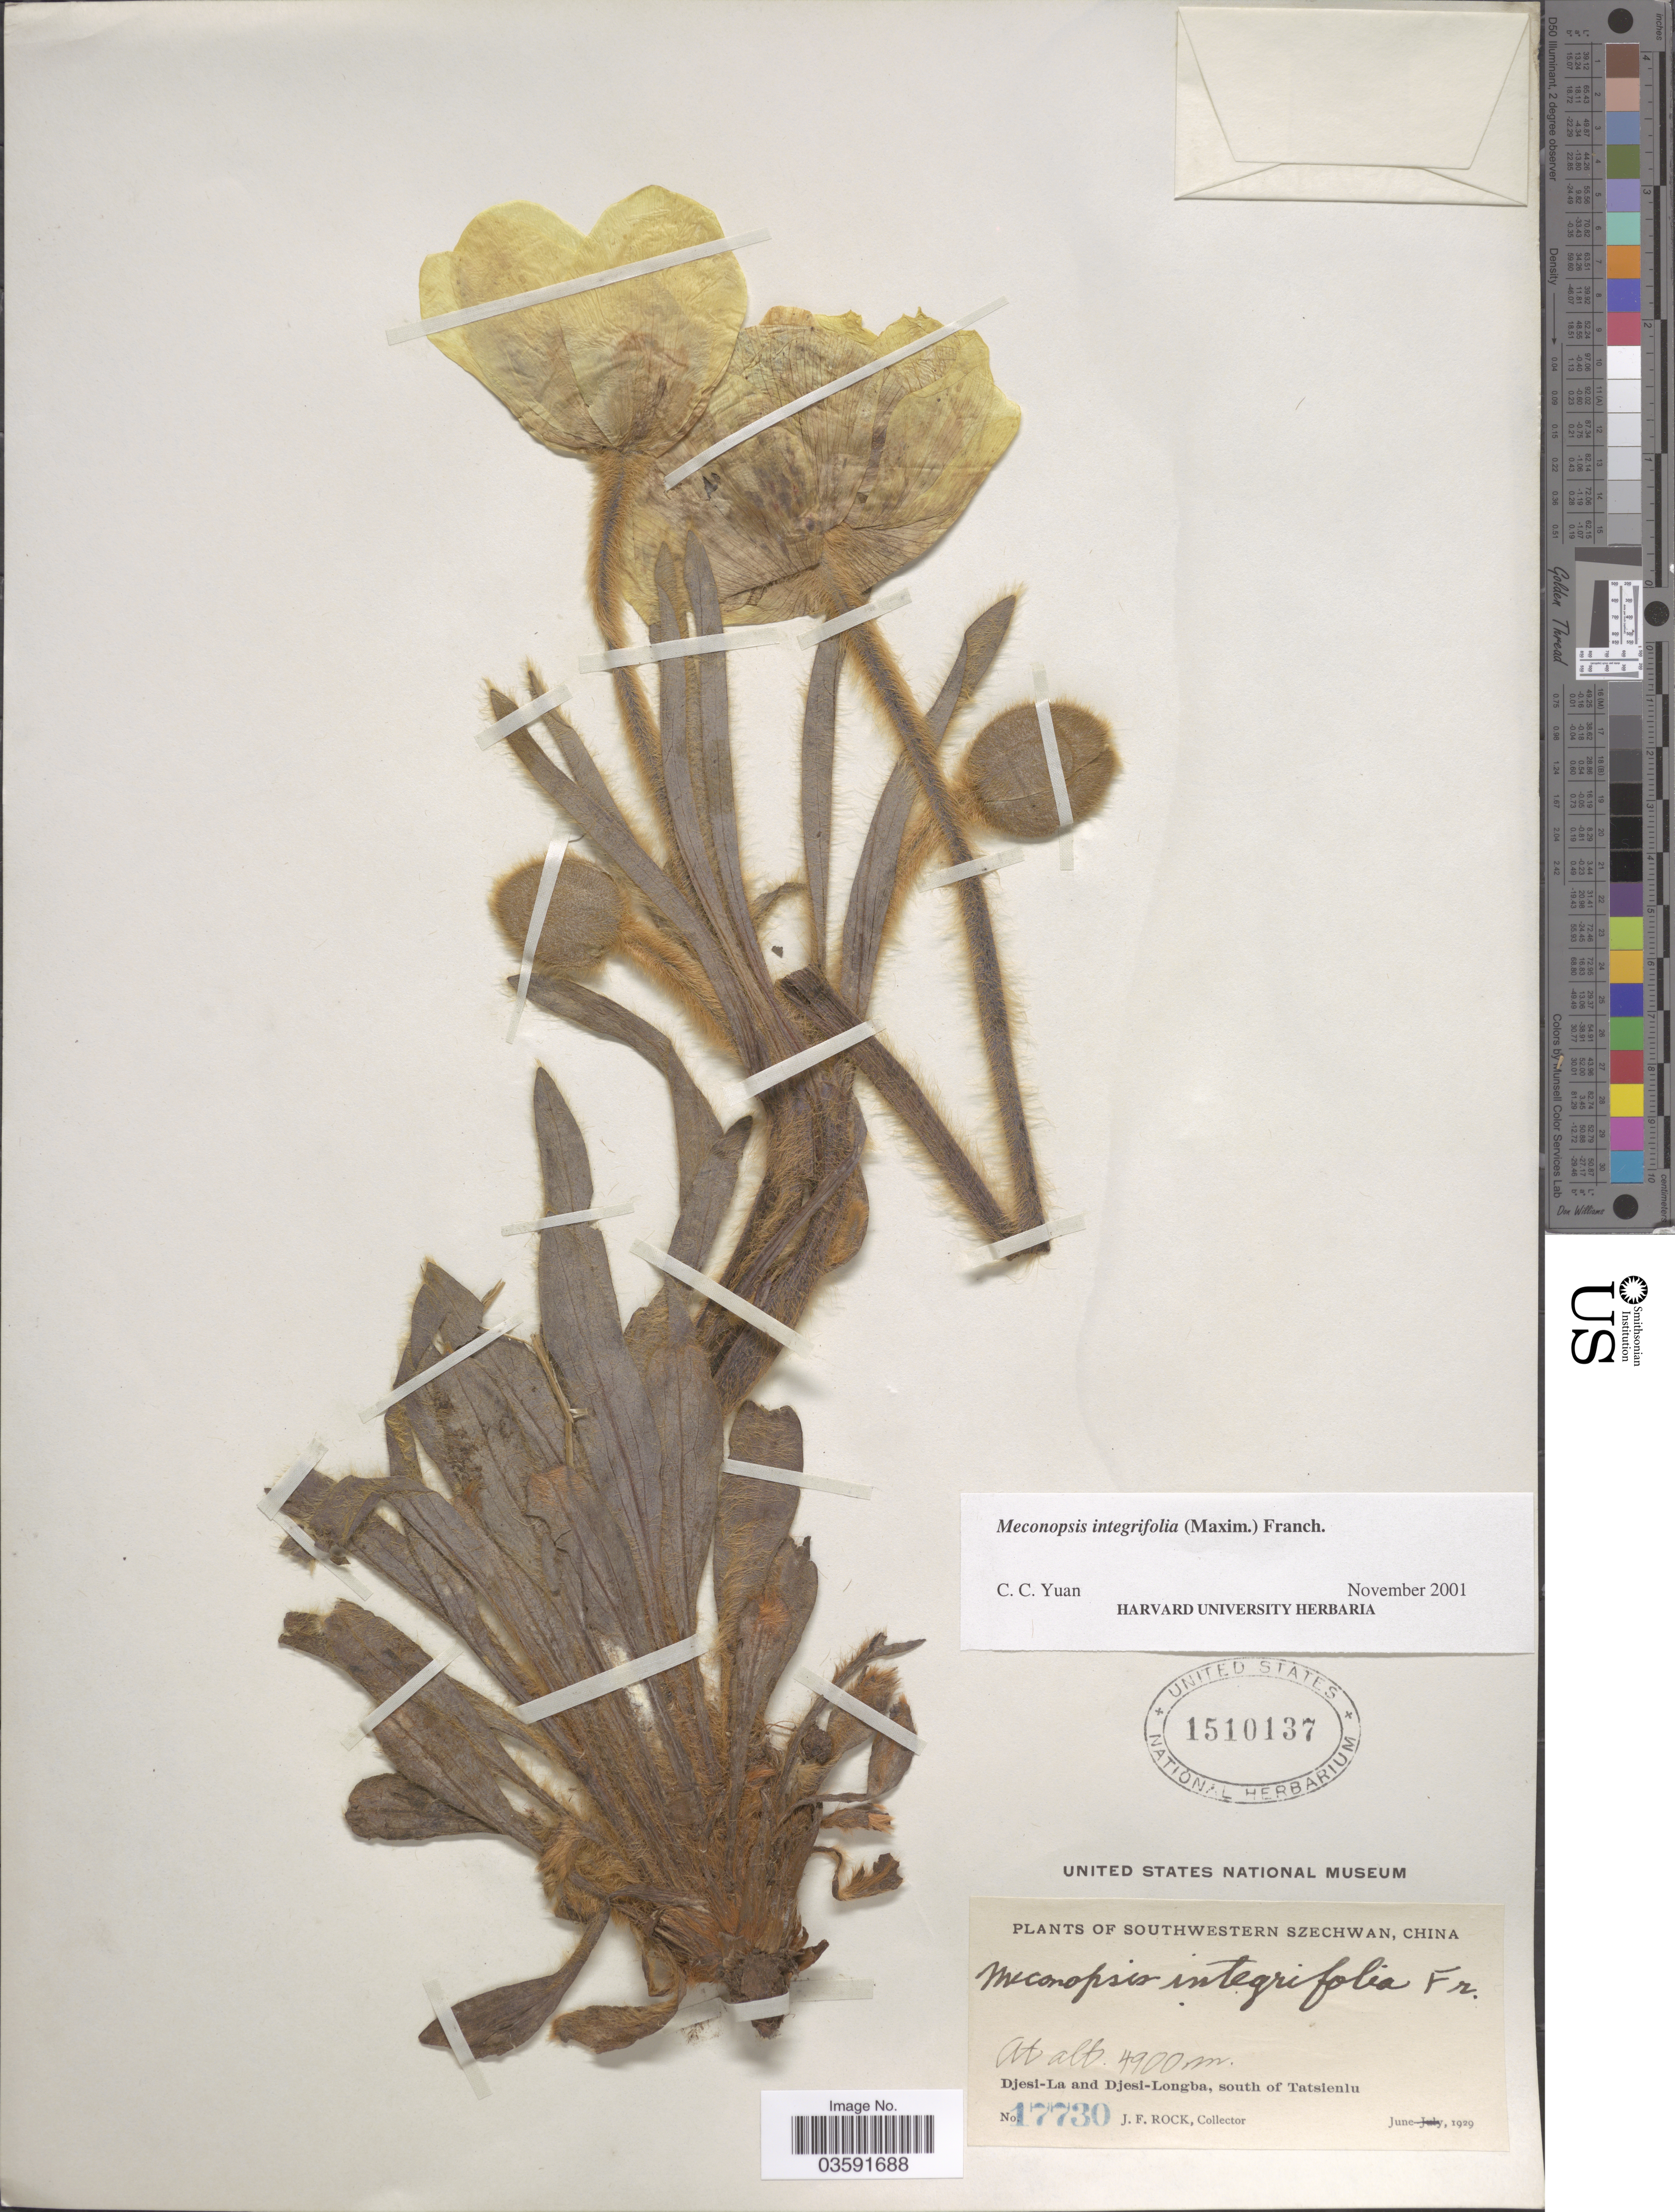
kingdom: Plantae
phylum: Tracheophyta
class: Magnoliopsida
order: Ranunculales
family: Papaveraceae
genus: Meconopsis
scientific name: Meconopsis integrifolia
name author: (Maxim.) Franch.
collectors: J. Rock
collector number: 17730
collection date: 1929-06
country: China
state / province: Sichuan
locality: Southwestern Szechwan. Djesi-La and Djesi-Longba, south of Tatsienlu.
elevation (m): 4900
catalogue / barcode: US 1510137